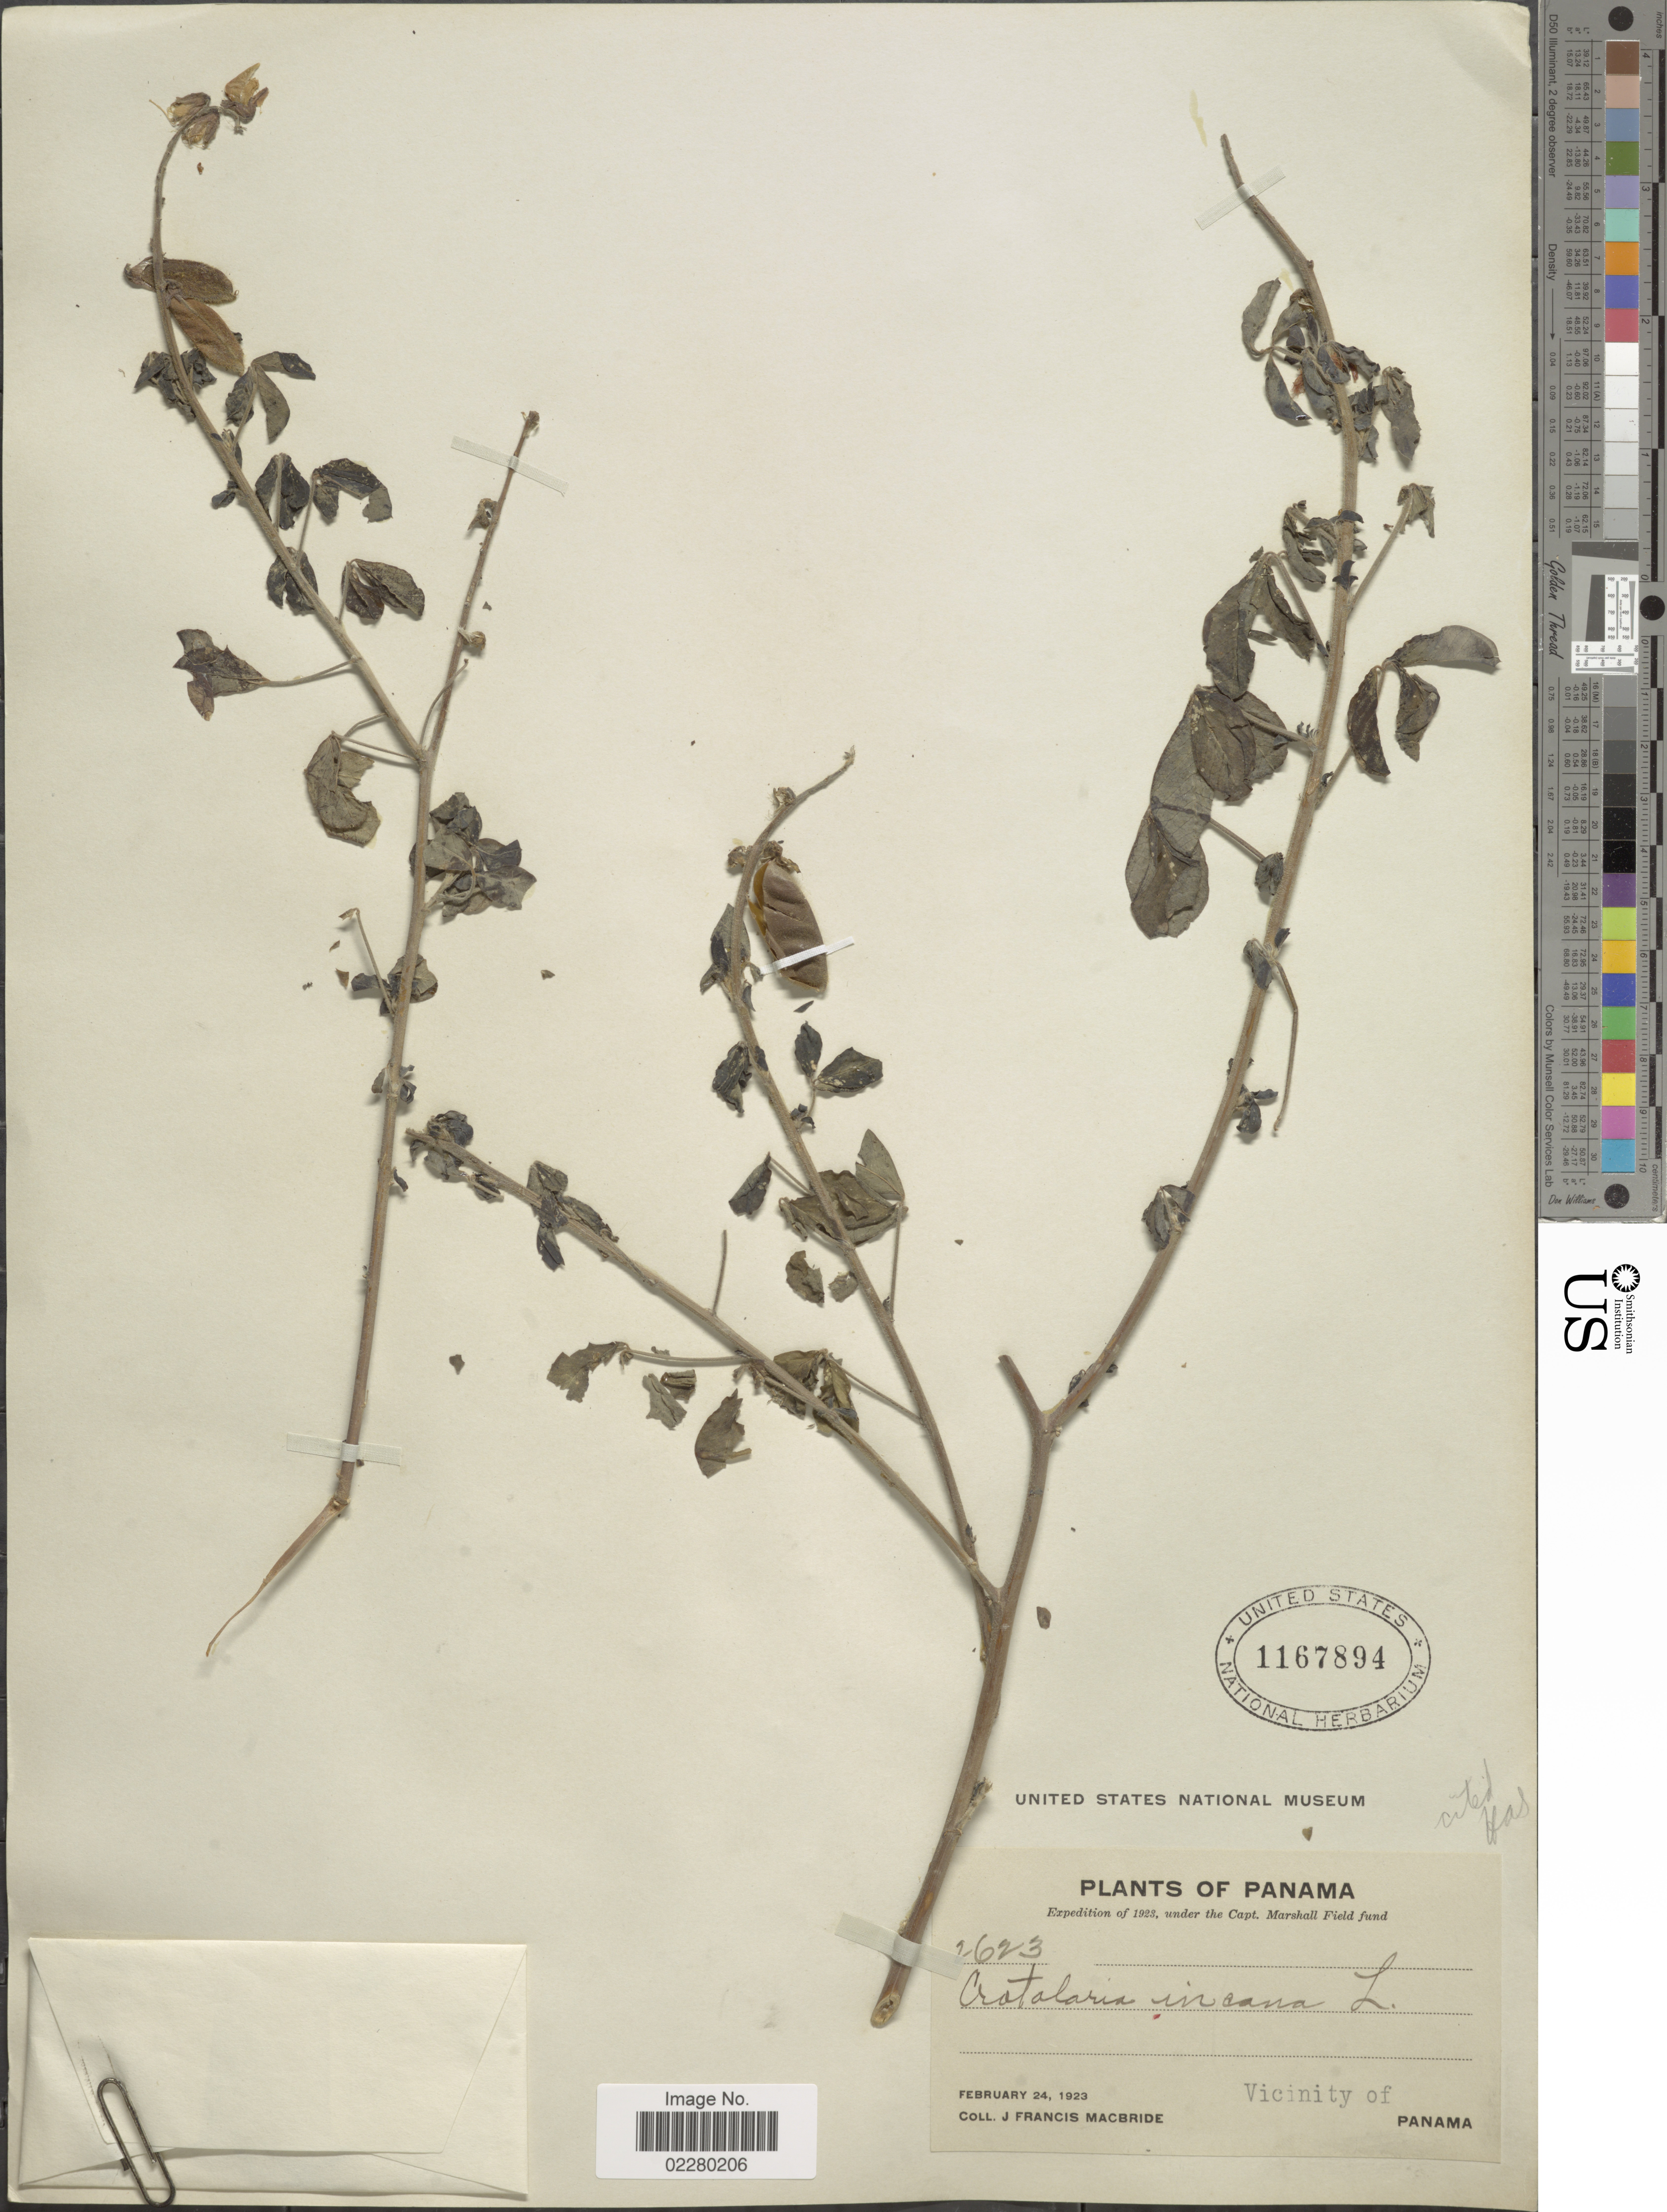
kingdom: Plantae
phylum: Tracheophyta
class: Magnoliopsida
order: Fabales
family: Fabaceae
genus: Crotalaria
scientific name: Crotalaria incana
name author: L.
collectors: J. F. Macbride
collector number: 2623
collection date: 1923-02-24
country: Panama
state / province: Panamá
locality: Vicinity of Panama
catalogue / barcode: US 1167894